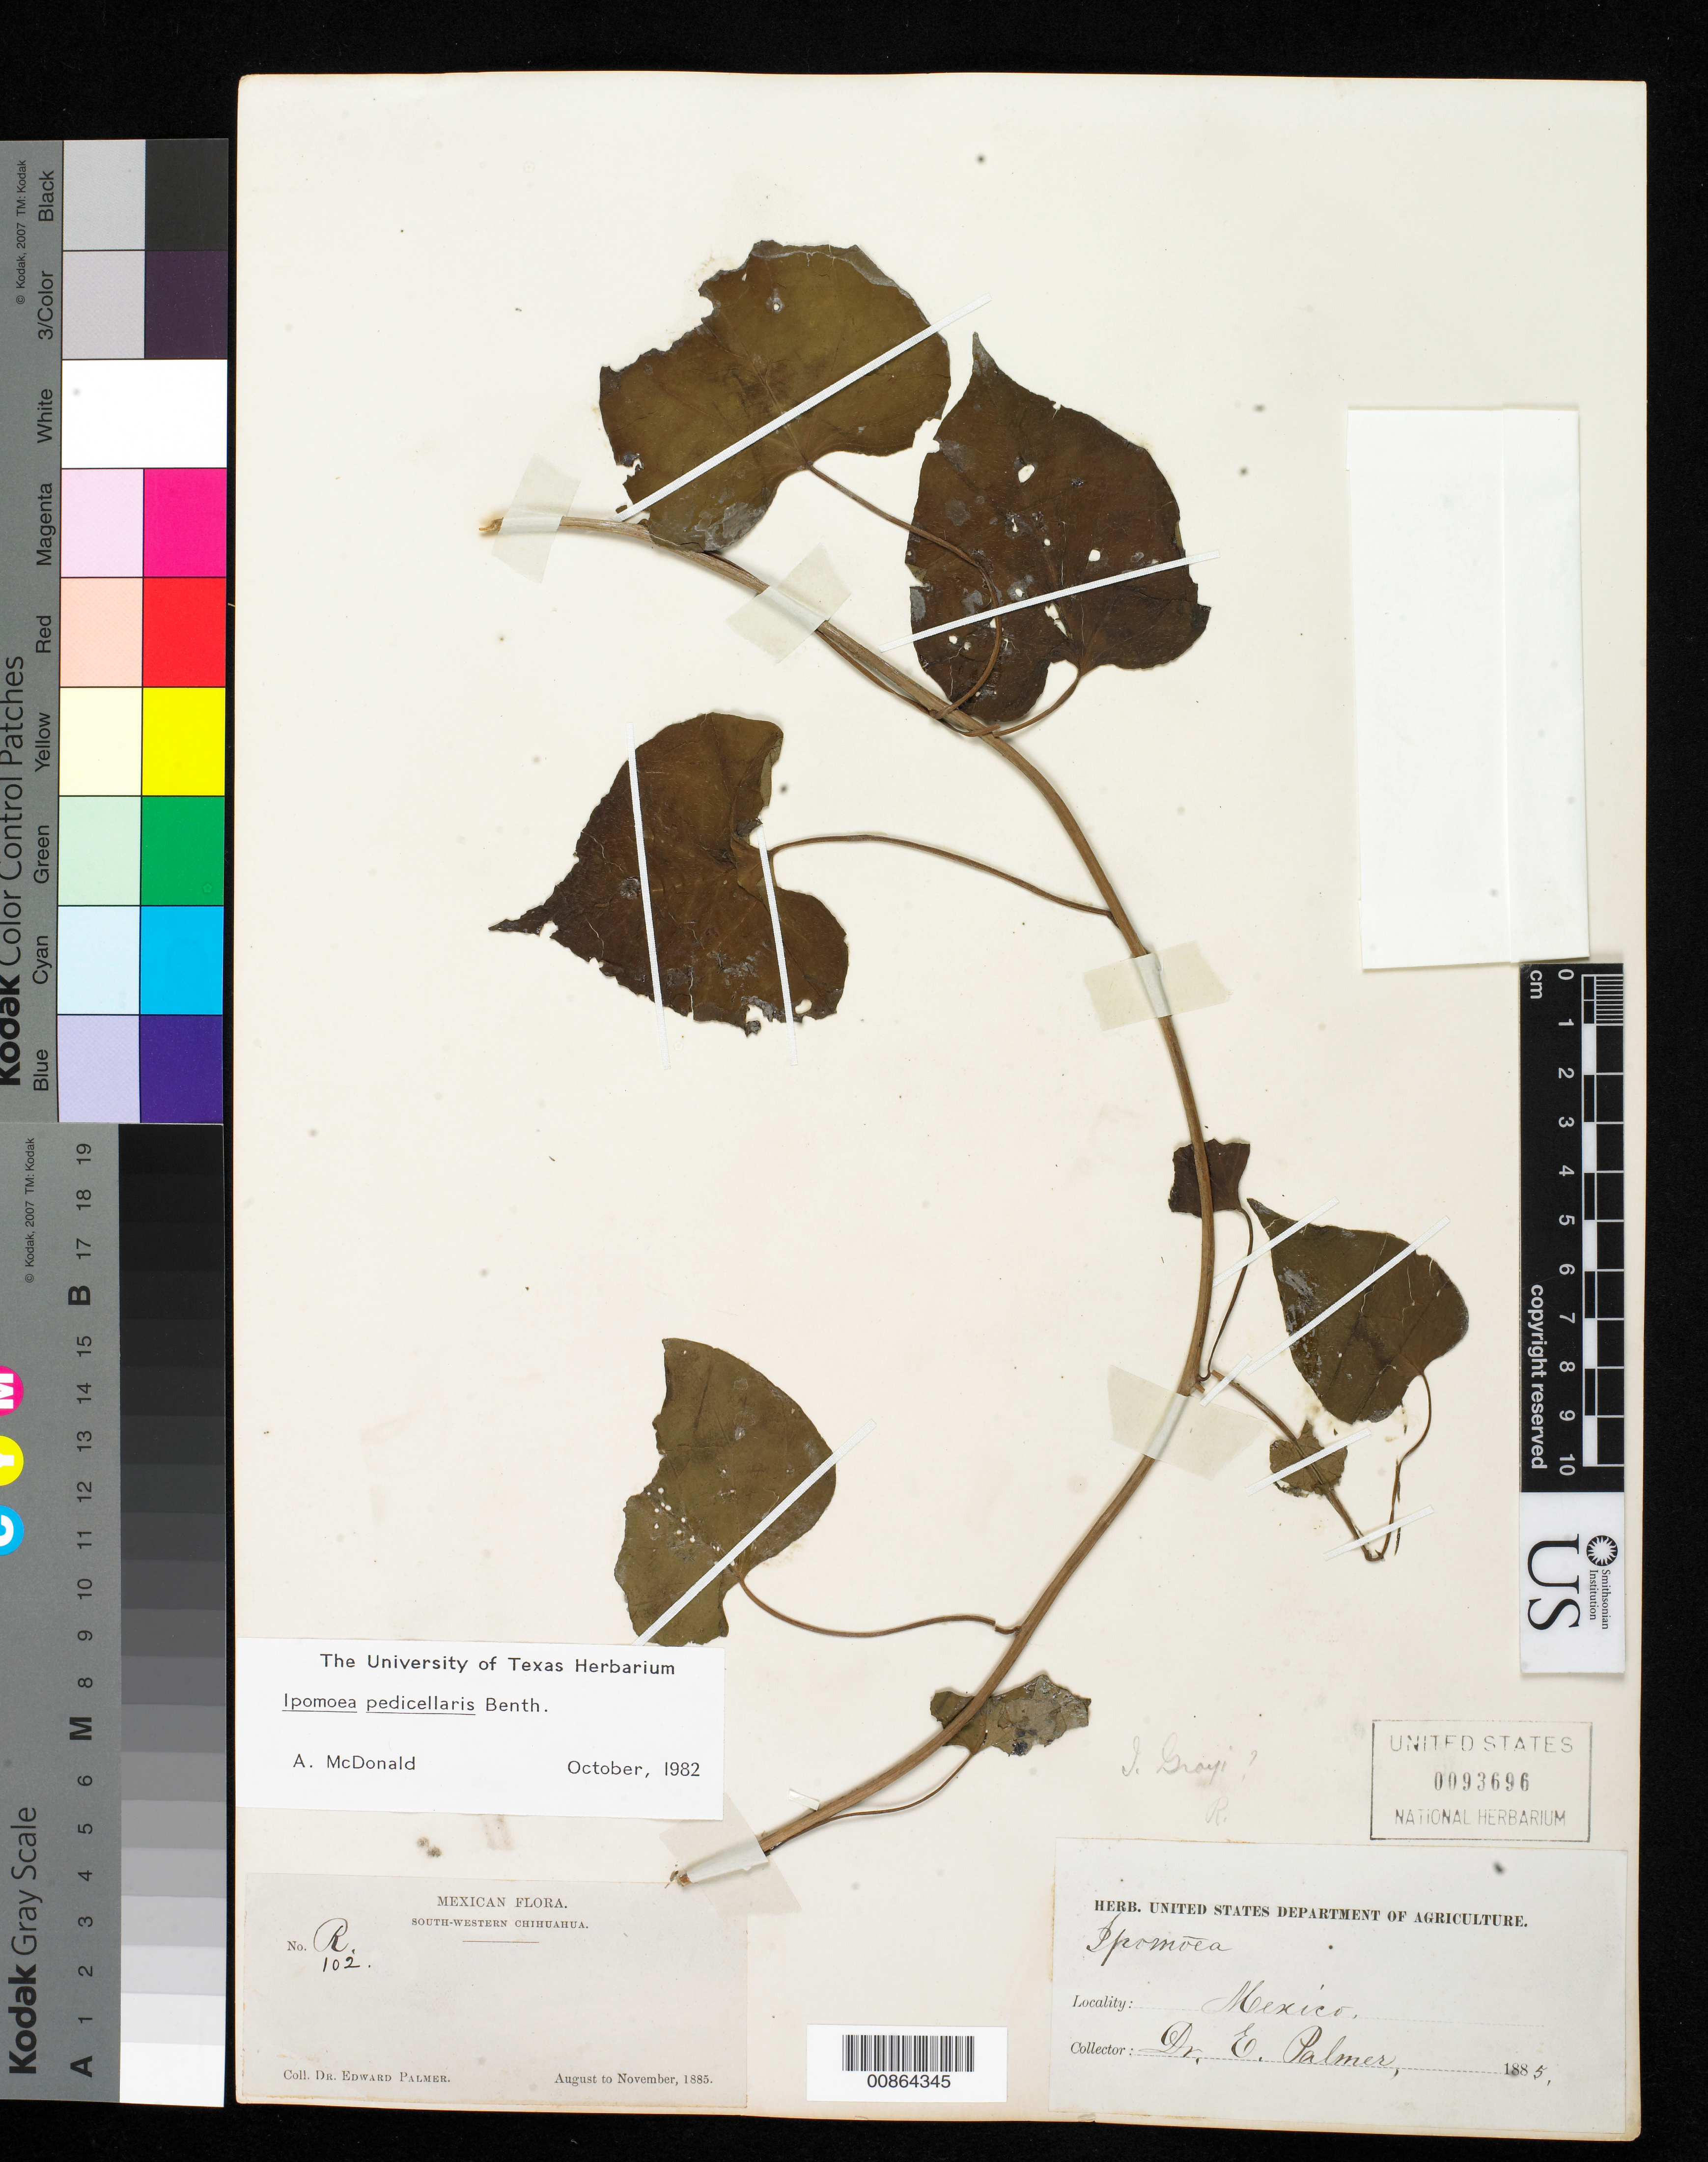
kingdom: Plantae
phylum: Tracheophyta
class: Magnoliopsida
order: Solanales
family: Convolvulaceae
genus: Ipomoea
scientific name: Ipomoea pedicellaris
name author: Benth.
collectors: E. Palmer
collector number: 102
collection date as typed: Aug 1885 to -- Nov 1885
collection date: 1885-08/1885-11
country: Mexico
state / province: Chihuahua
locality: R. South-Western Chihuahua.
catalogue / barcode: US 93696